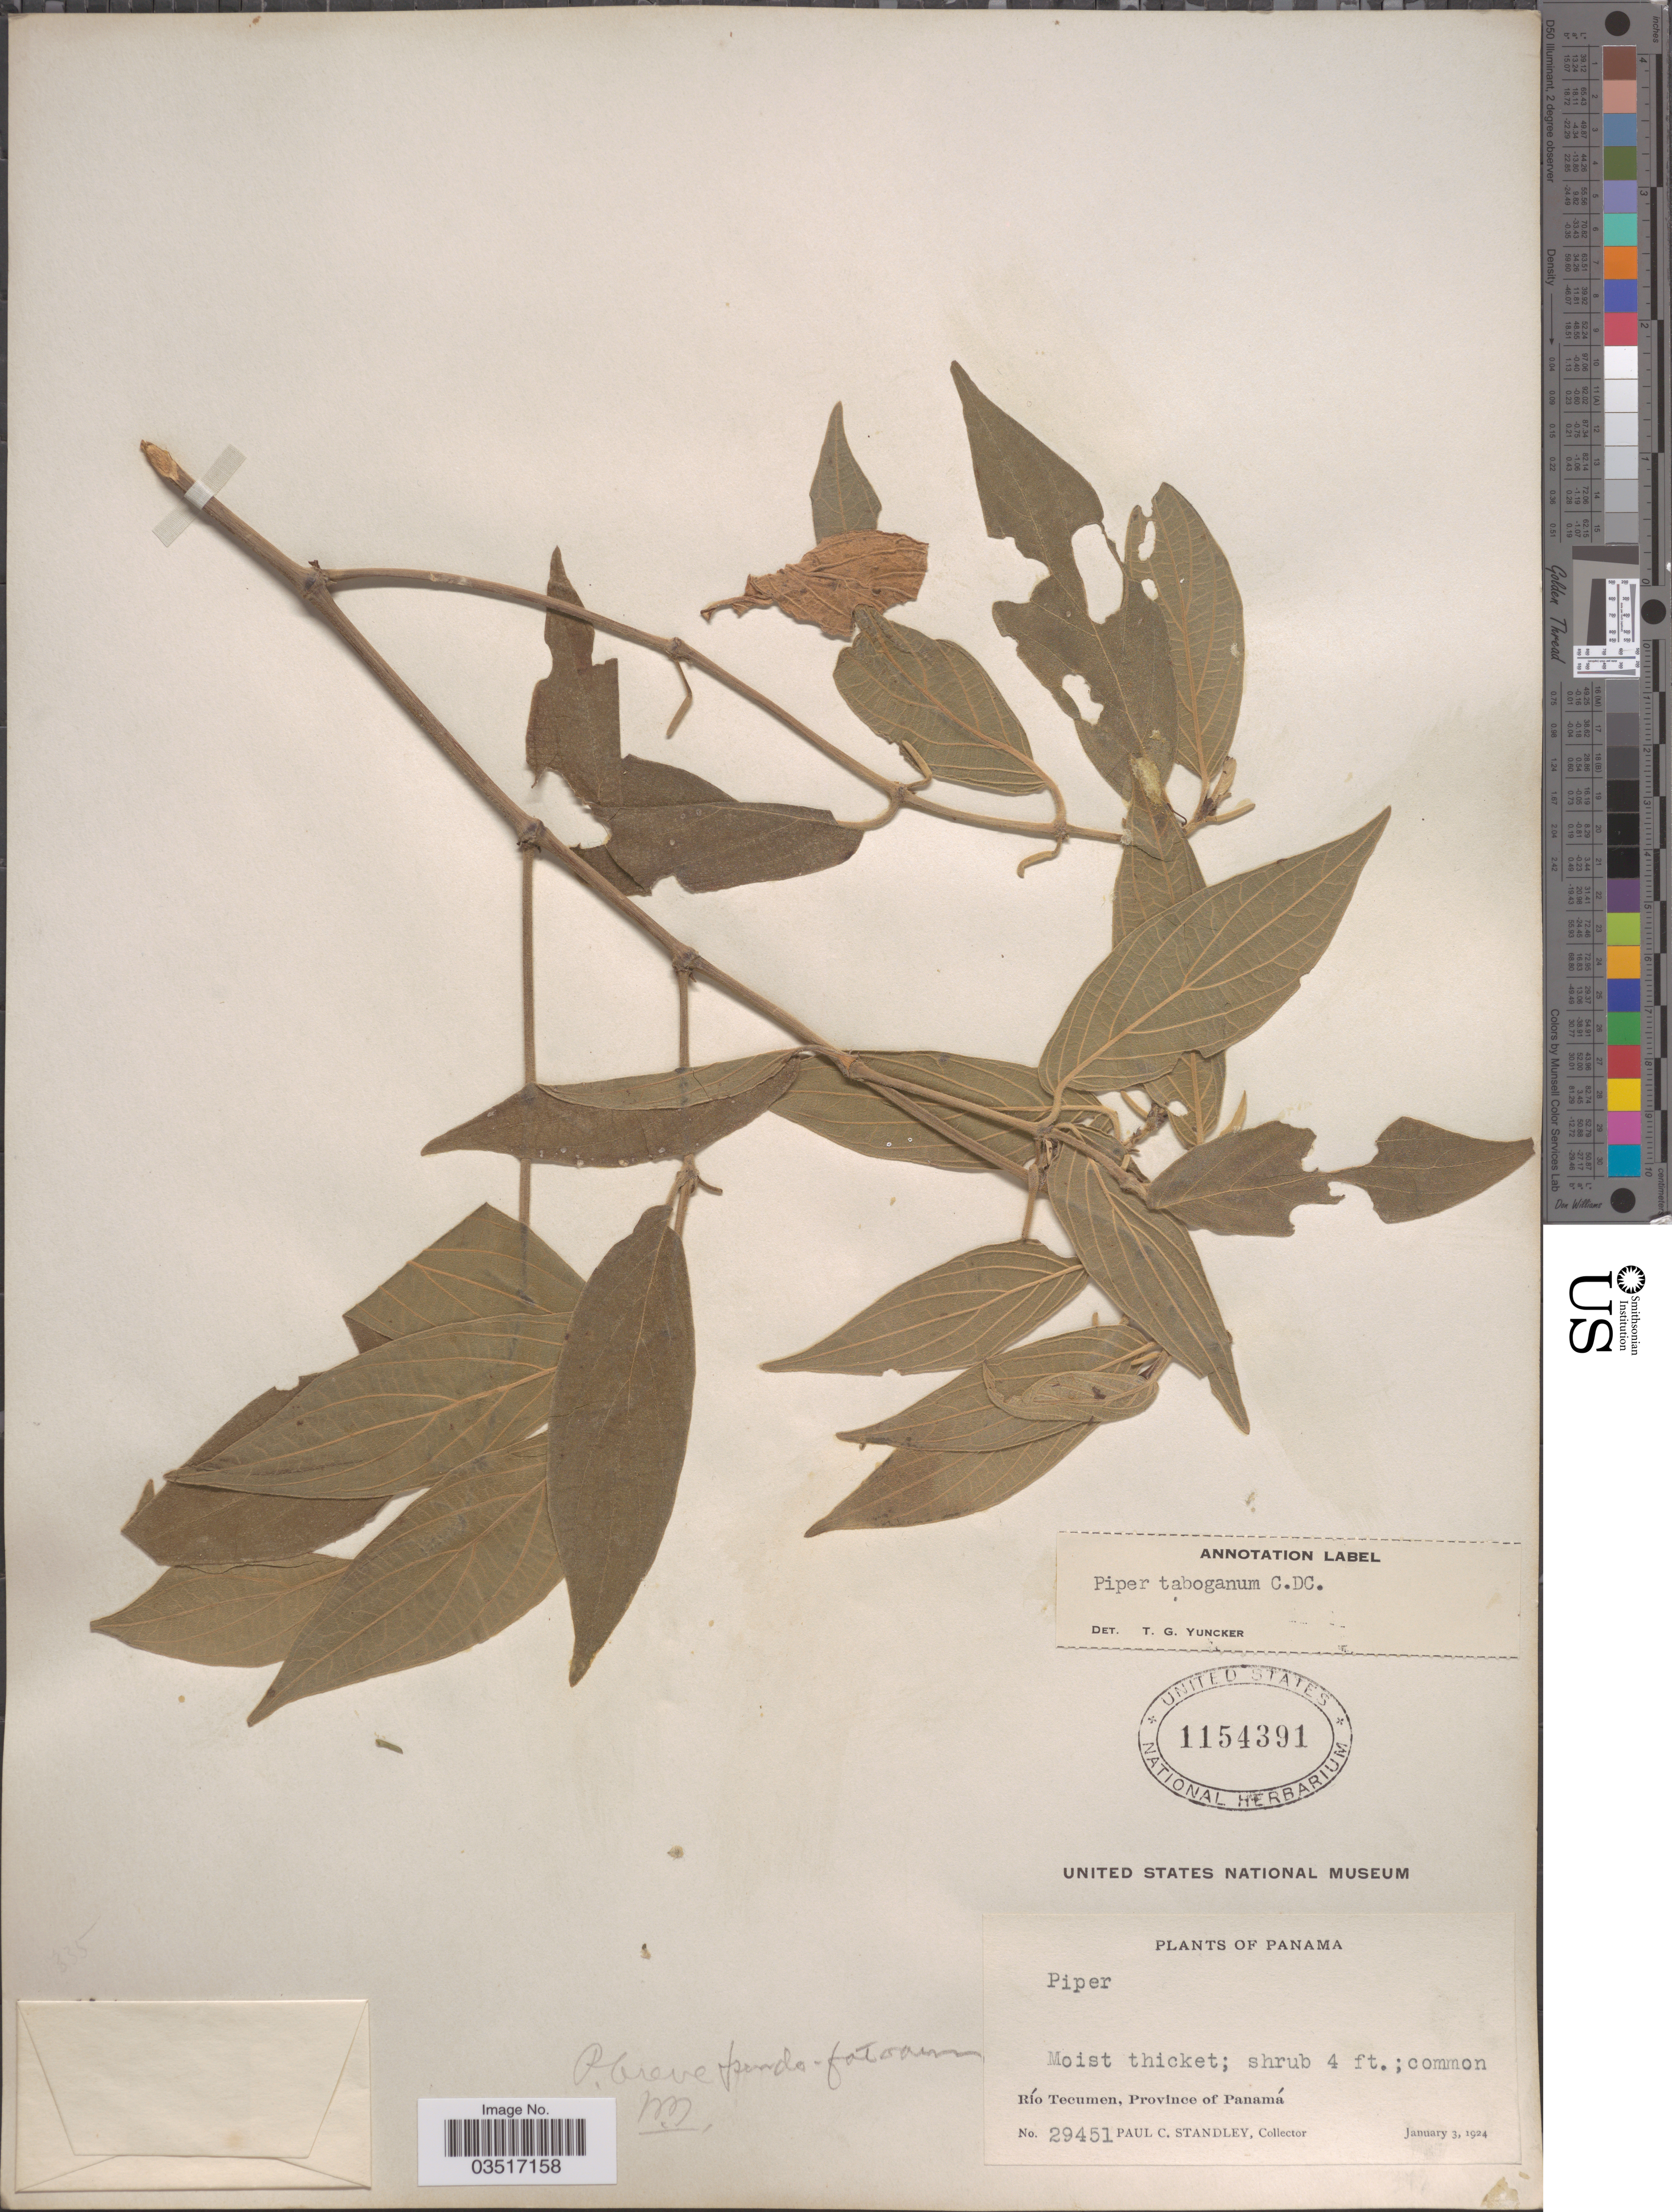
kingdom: Plantae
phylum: Tracheophyta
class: Magnoliopsida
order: Piperales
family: Piperaceae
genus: Piper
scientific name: Piper taboganum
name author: C. DC.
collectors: P. C. Standley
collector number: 29451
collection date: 1924-01-03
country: Panama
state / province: Panamá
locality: Río Tecumen.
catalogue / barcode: US 1154391